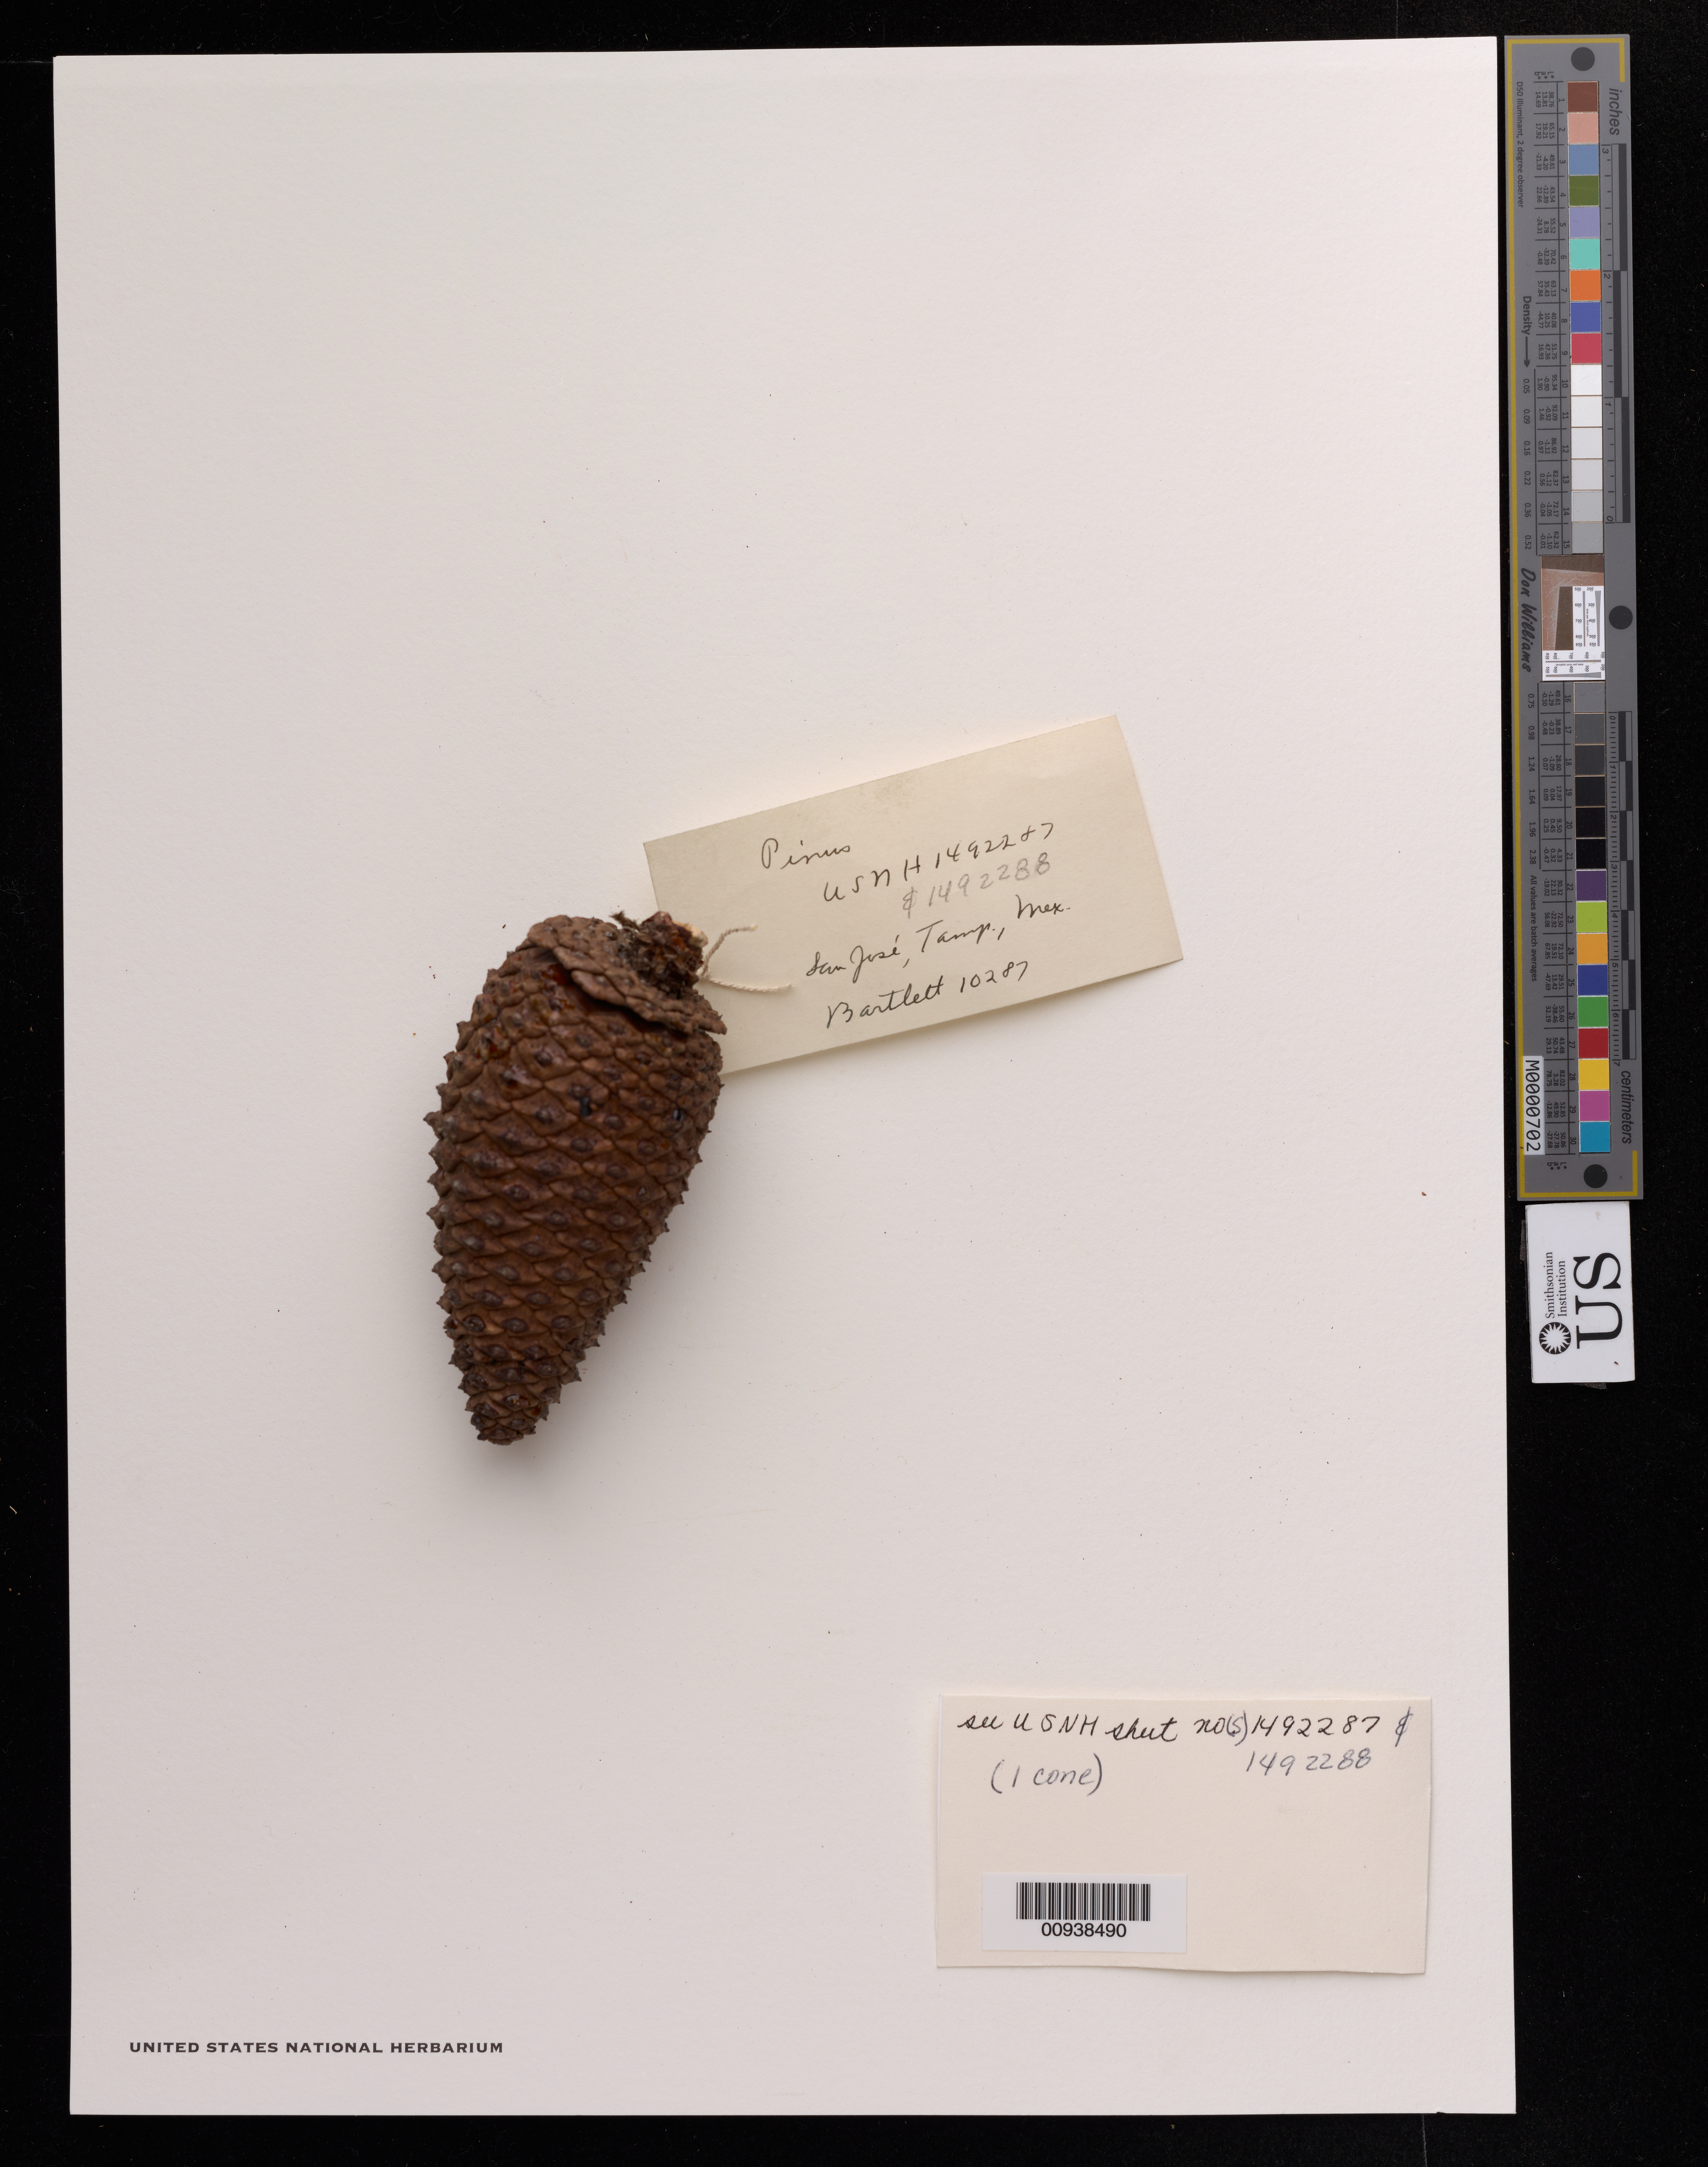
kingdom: Plantae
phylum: Tracheophyta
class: Pinopsida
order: Pinales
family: Pinaceae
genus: Pinus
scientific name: Pinus sp.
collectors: H. H. Bartlett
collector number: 10287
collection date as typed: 12 Jul 1930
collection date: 1930-07-12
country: Mexico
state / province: Tamaulipas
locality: Vicinity of San José. Sierra de San Carlos.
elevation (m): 1189